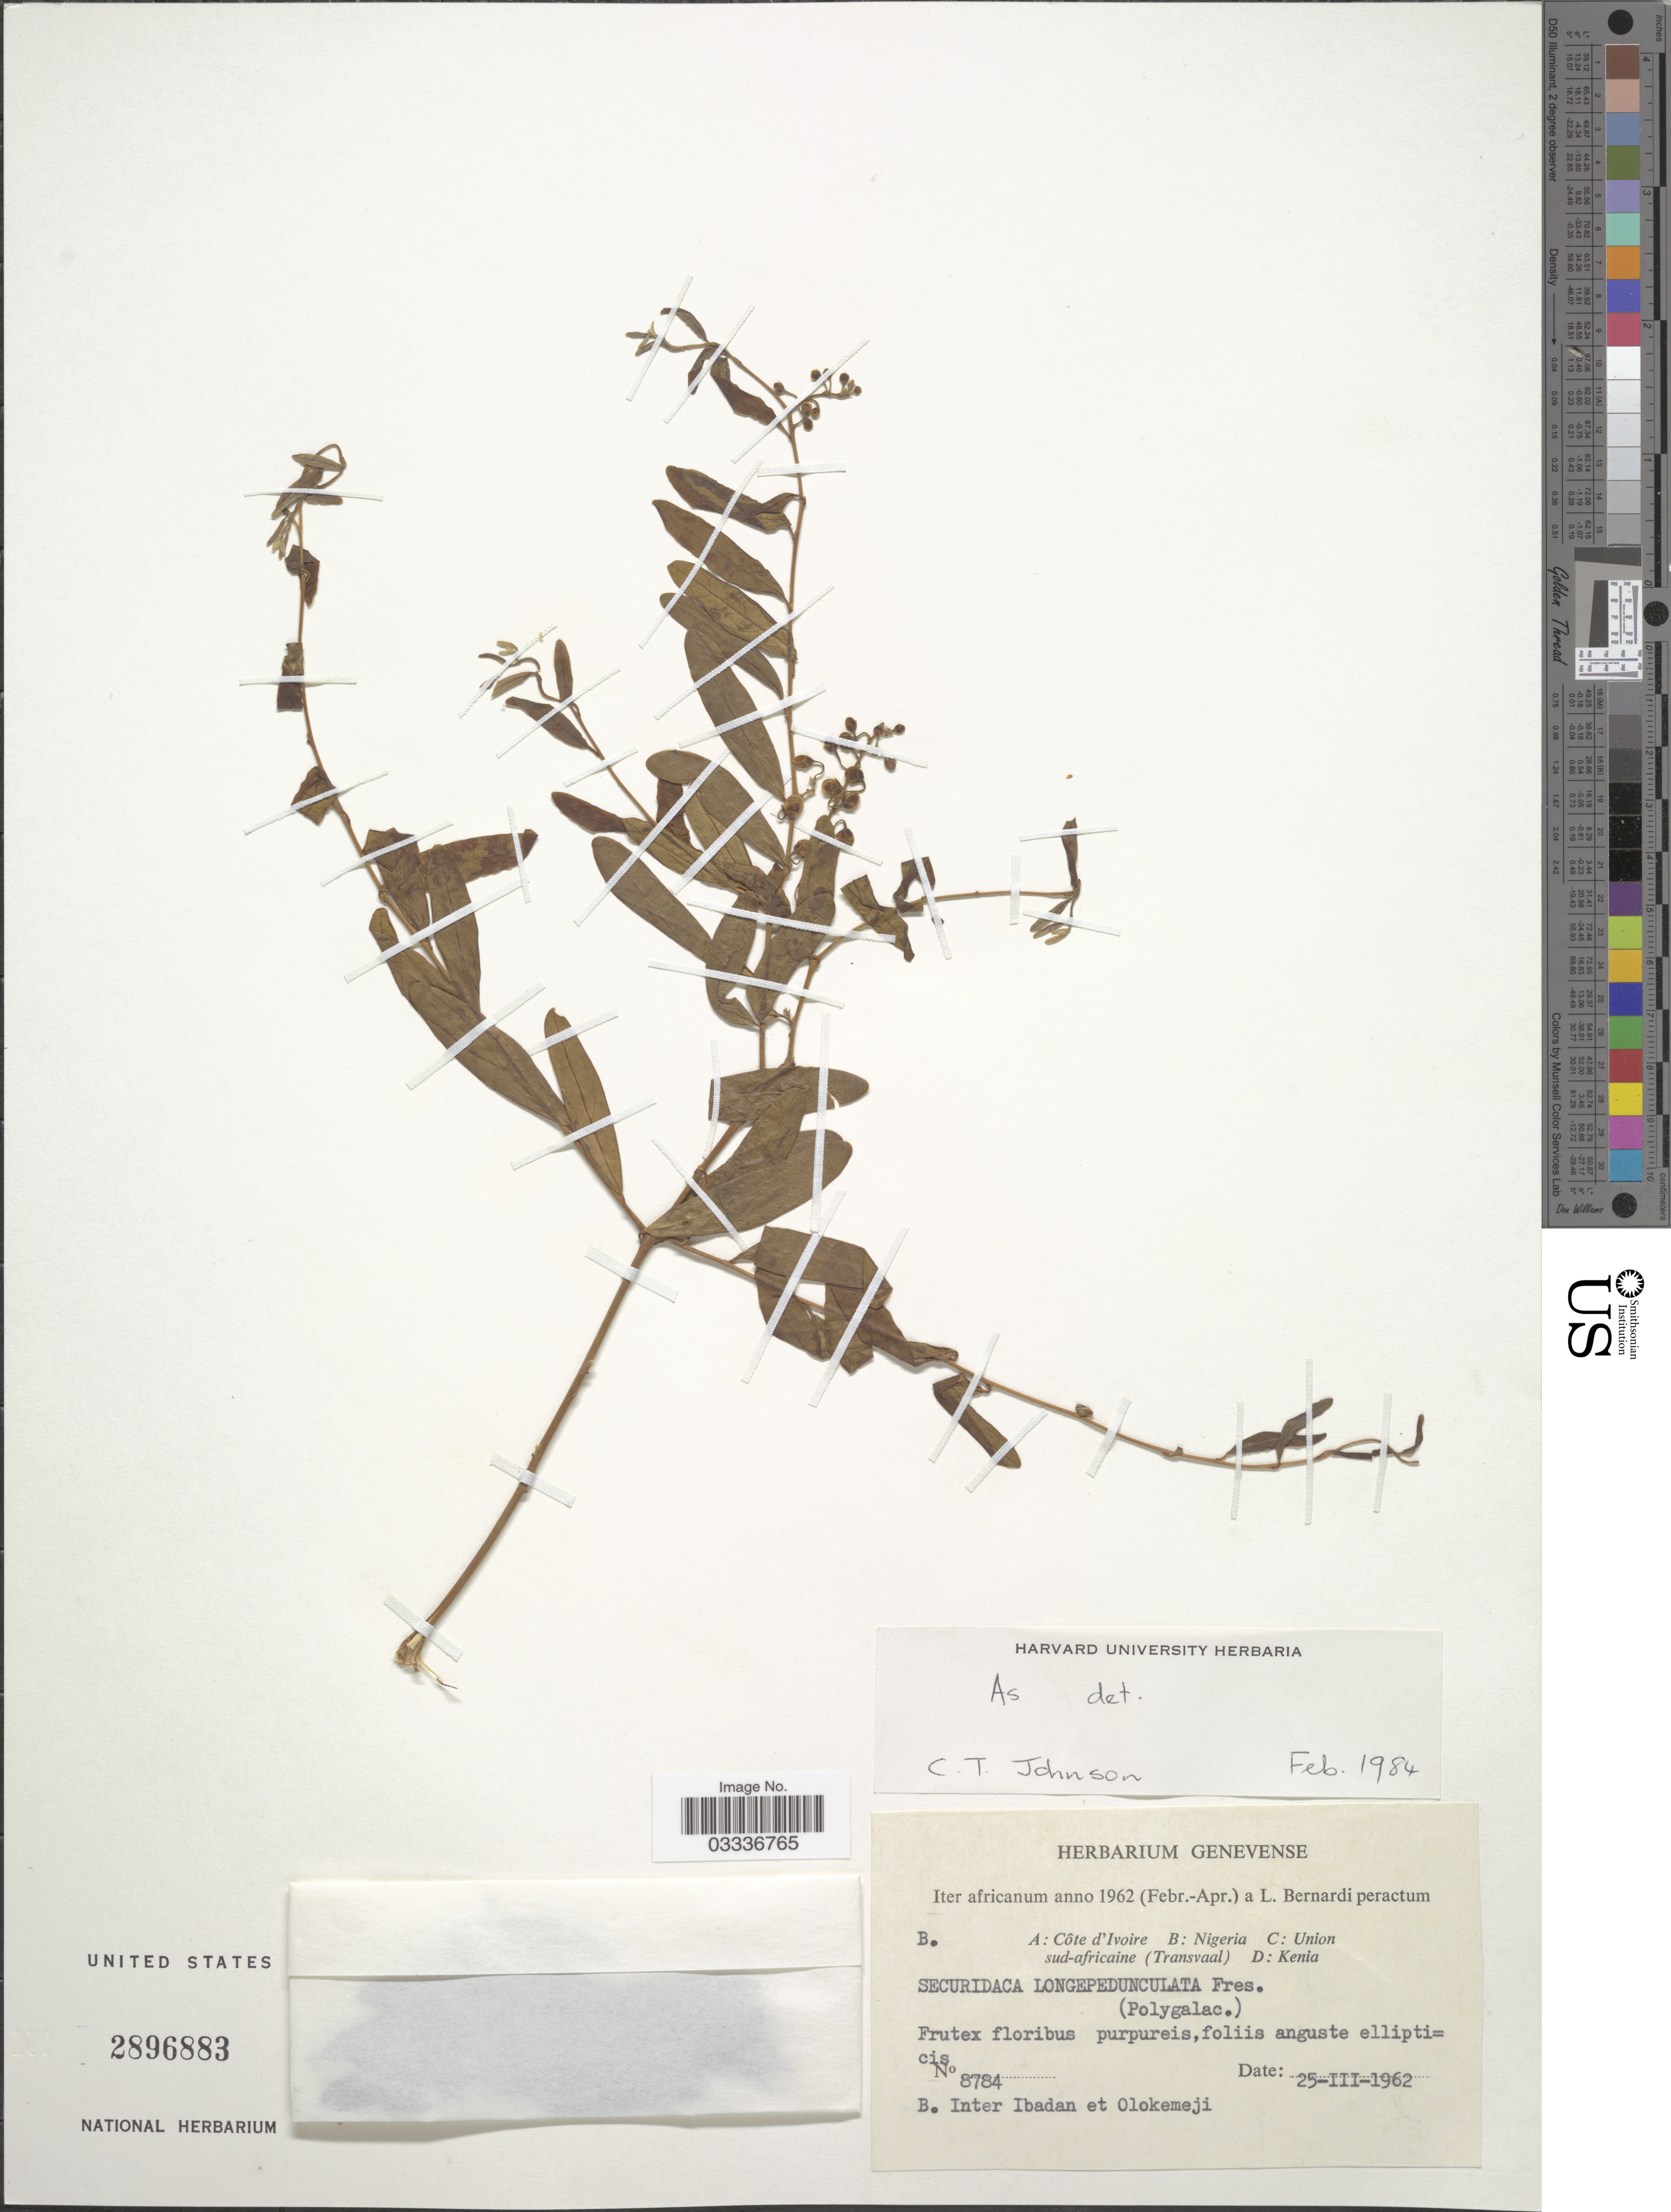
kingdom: Plantae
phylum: Tracheophyta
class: Magnoliopsida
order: Fabales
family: Polygalaceae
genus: Securidaca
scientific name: Securidaca longepedunculata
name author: Fresen.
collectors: L. Bernardi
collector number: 8784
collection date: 1962-03-25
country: Nigeria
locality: Inter Ibadan et Olokemeji.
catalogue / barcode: US 2896883